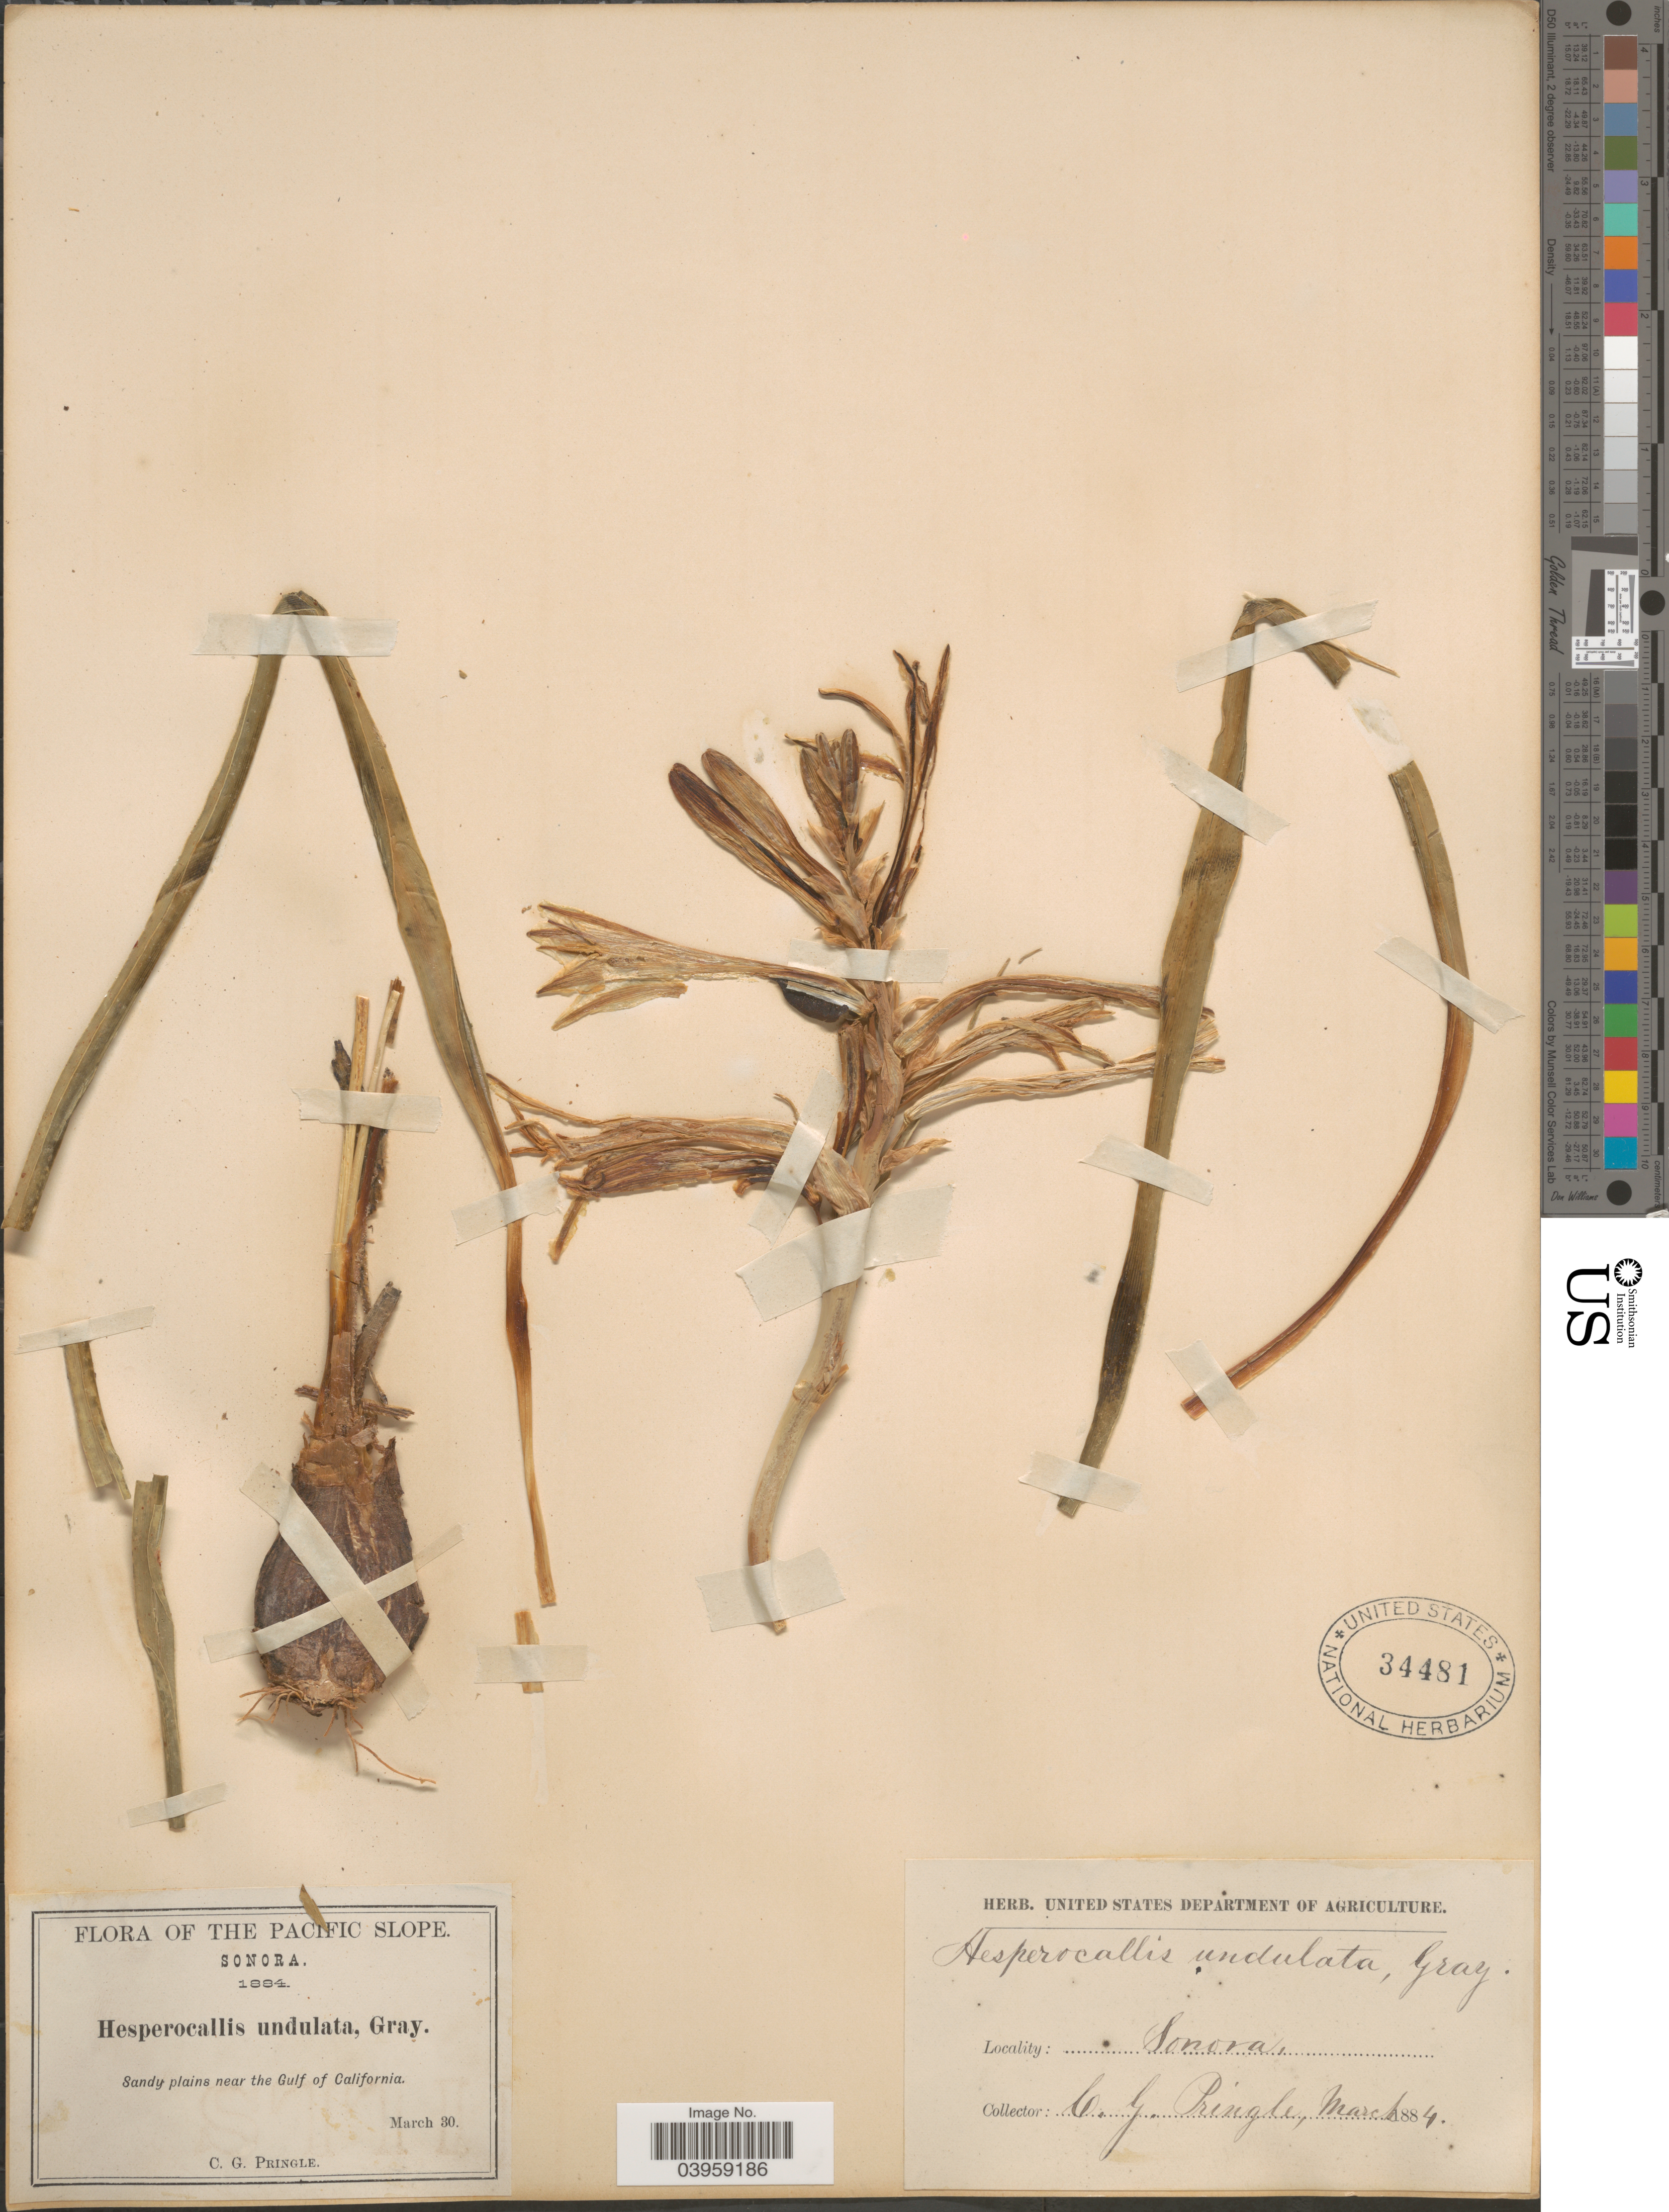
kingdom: Plantae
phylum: Tracheophyta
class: Liliopsida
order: Asparagales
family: Asparagaceae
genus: Hesperocallis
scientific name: Hesperocallis undulata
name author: A. Gray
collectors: C. G. Pringle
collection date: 1884-03-30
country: Mexico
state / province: Sonora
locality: The Pacific Slope. Near the Gulf of California.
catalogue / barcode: US 34481